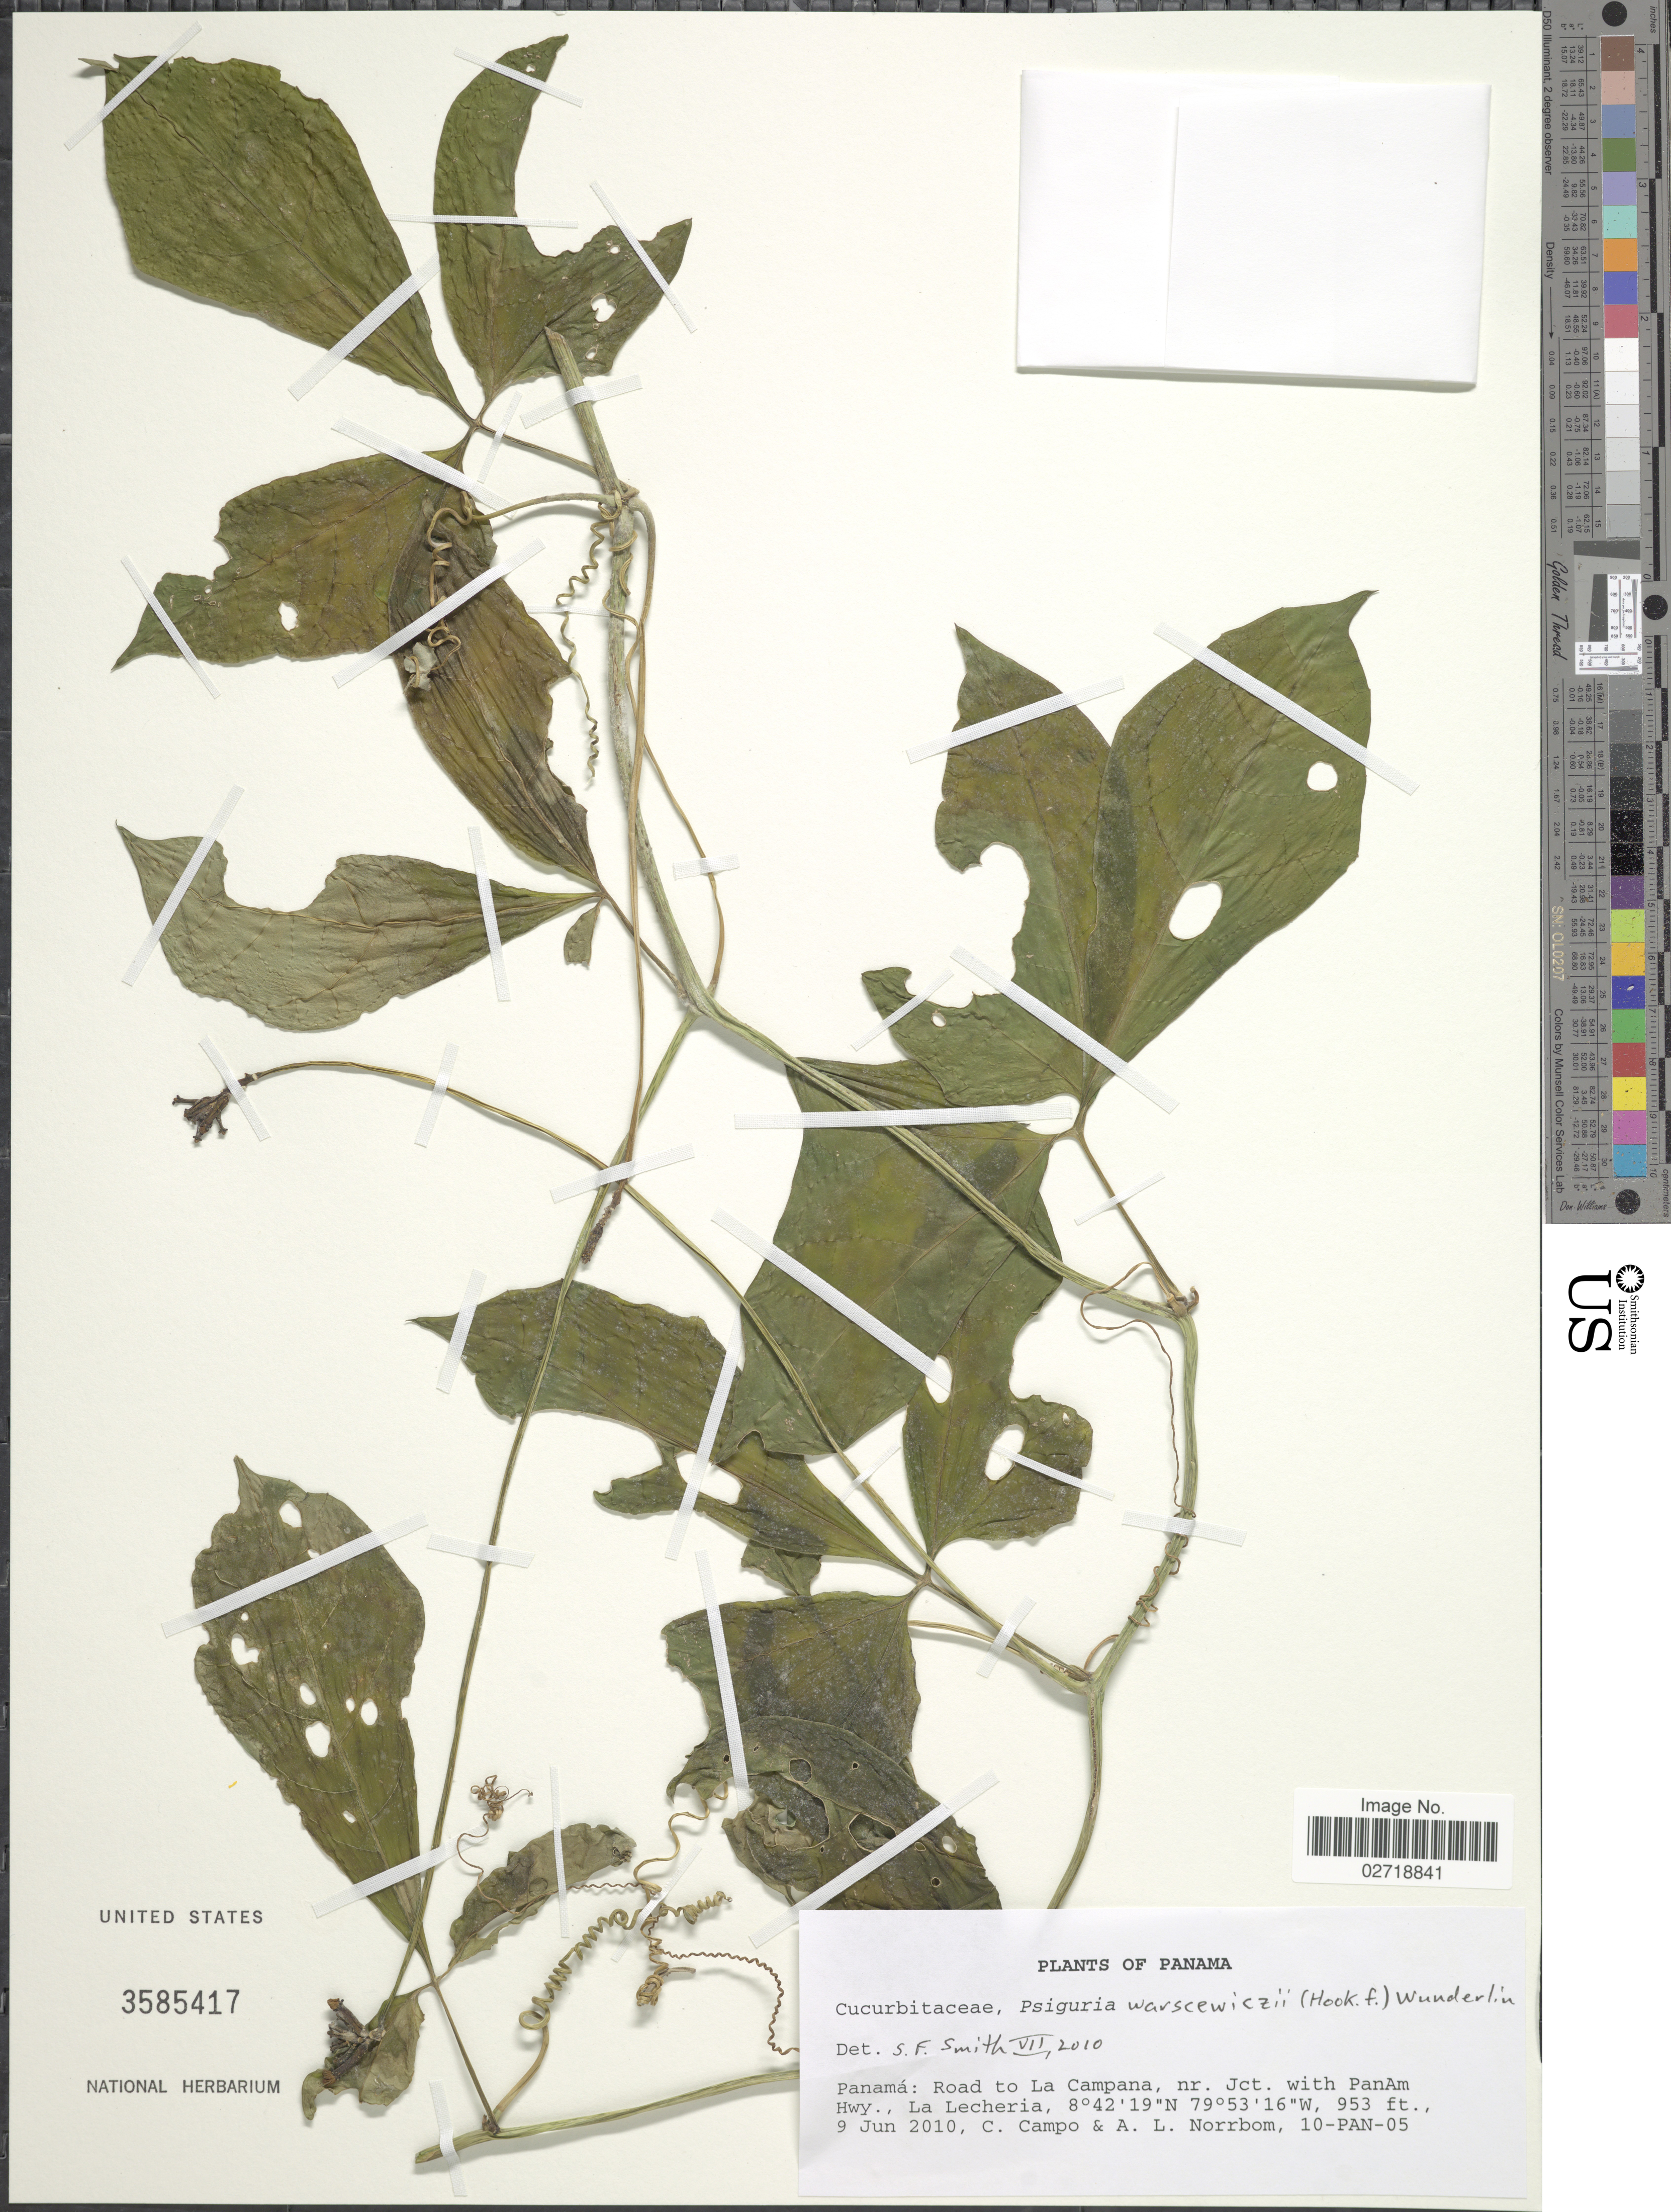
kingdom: Plantae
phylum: Tracheophyta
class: Magnoliopsida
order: Cucurbitales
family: Cucurbitaceae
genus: Psiguria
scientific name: Psiguria warscewiczii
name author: (Hook. f.) Wunderlin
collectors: C. Campo & A. L. Norrbom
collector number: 10-PAN-05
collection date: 2010-06-09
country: Panama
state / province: Panamá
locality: Road to La Campana, nr. Jct. with PanAm Hwy., La Lecheria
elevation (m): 290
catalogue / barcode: US 3585417